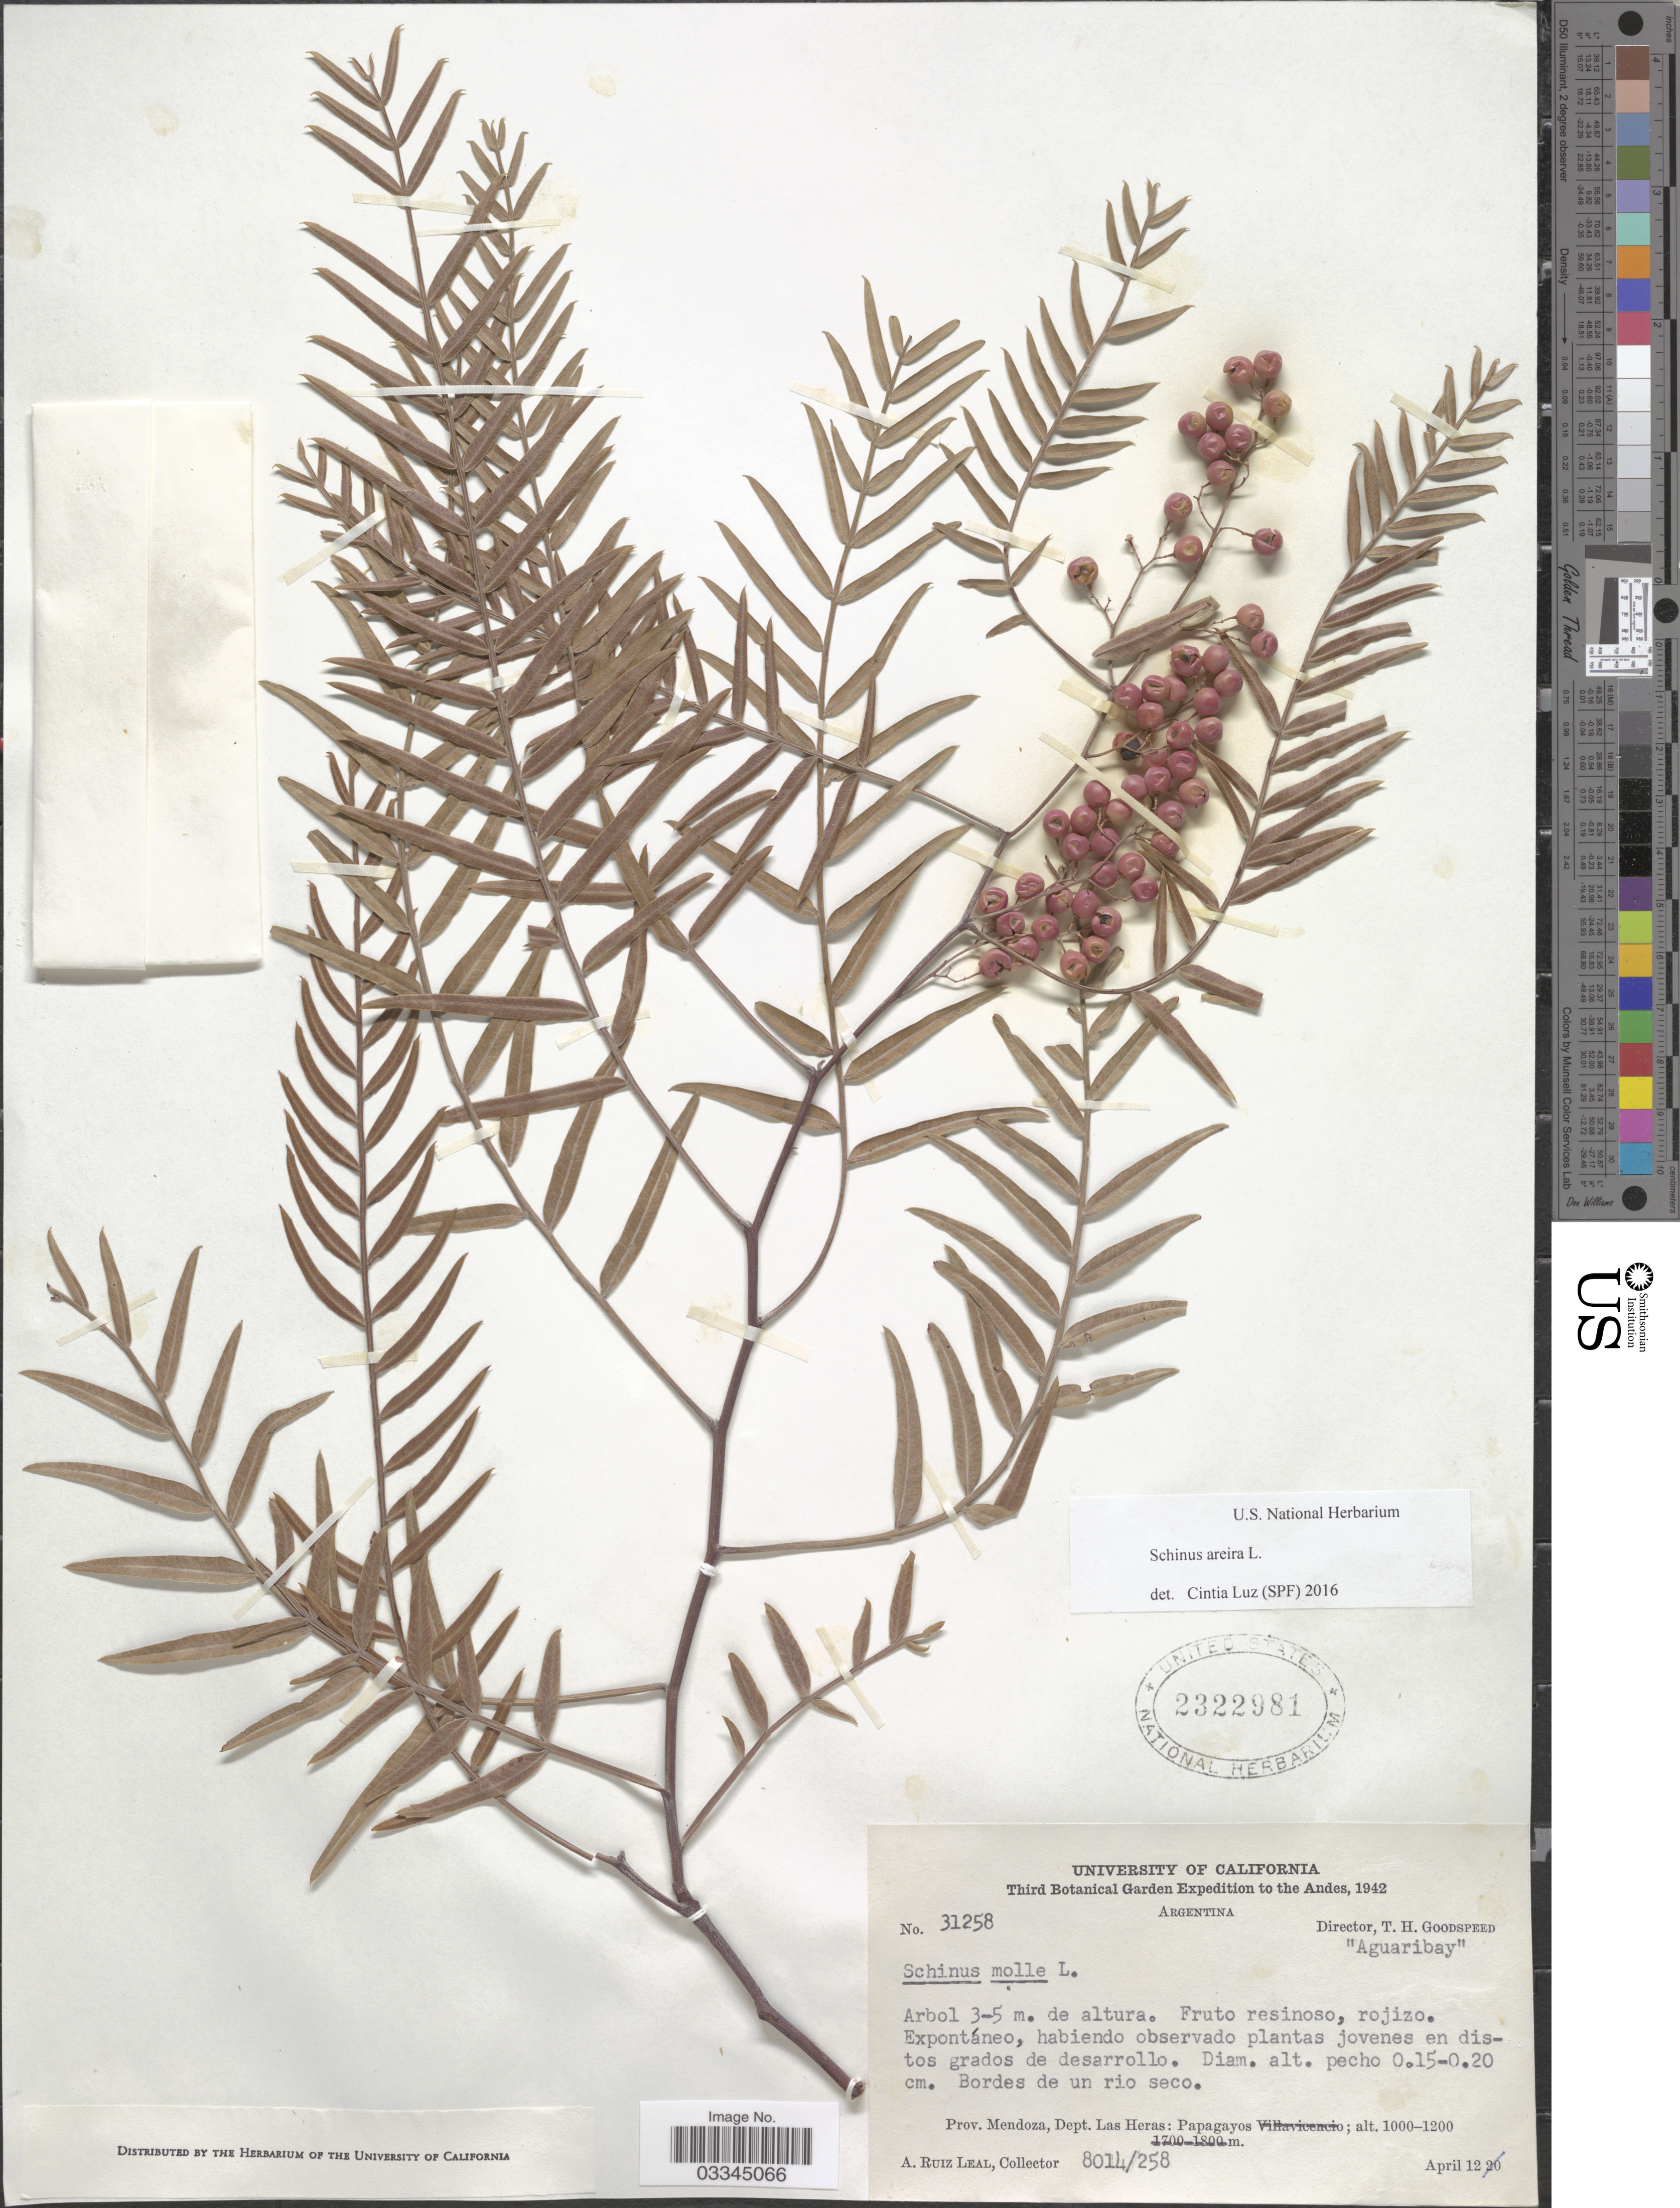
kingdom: Plantae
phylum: Tracheophyta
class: Magnoliopsida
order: Sapindales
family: Anacardiaceae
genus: Schinus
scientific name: Schinus areira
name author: L.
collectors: A. R. Leal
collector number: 8014/258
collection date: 1942-04-12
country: Argentina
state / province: Mendoza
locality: The Andes, Dept. Las Heras: Papagayos.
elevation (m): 1000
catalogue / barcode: US 2322981